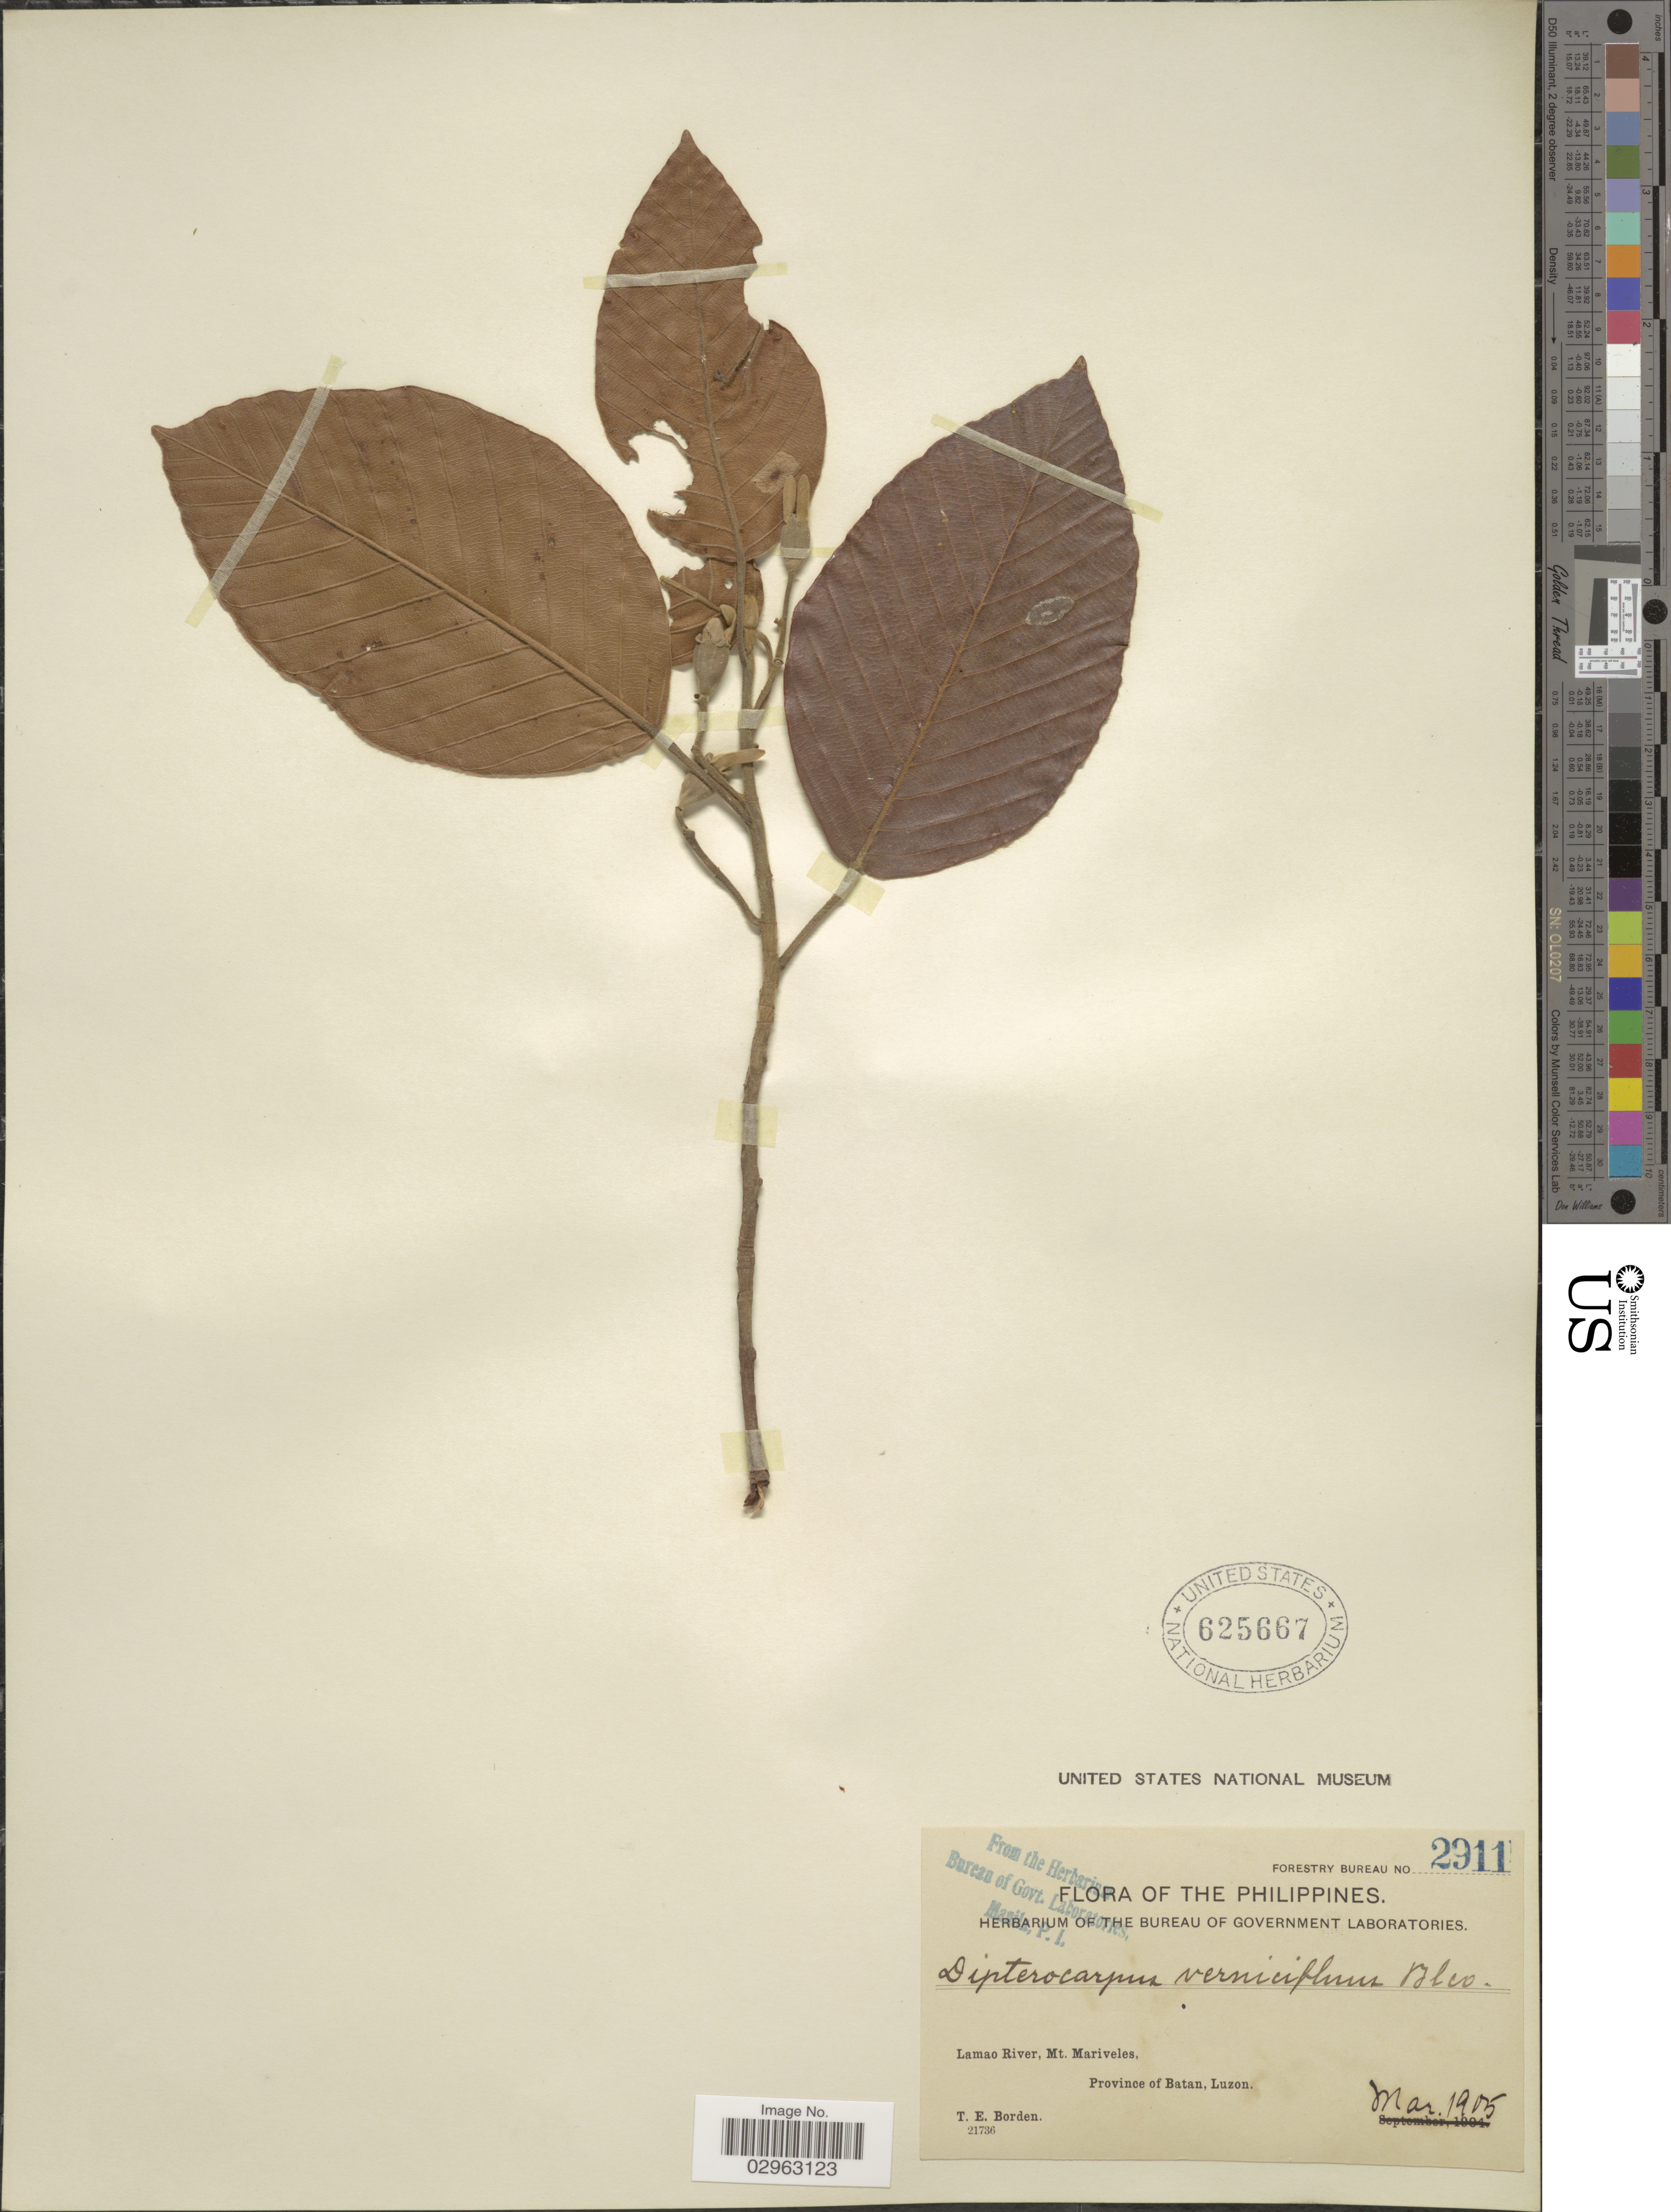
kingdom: Plantae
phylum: Tracheophyta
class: Magnoliopsida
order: Malvales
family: Dipterocarpaceae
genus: Dipterocarpus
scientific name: Dipterocarpus vernicifluus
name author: Blanco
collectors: T. E. Borden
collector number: Forestry Bureau 2911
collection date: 1905-03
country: Philippines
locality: Lamao River, Mt. Mariveles, Province of Bataan, Luzon.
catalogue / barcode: US 625667